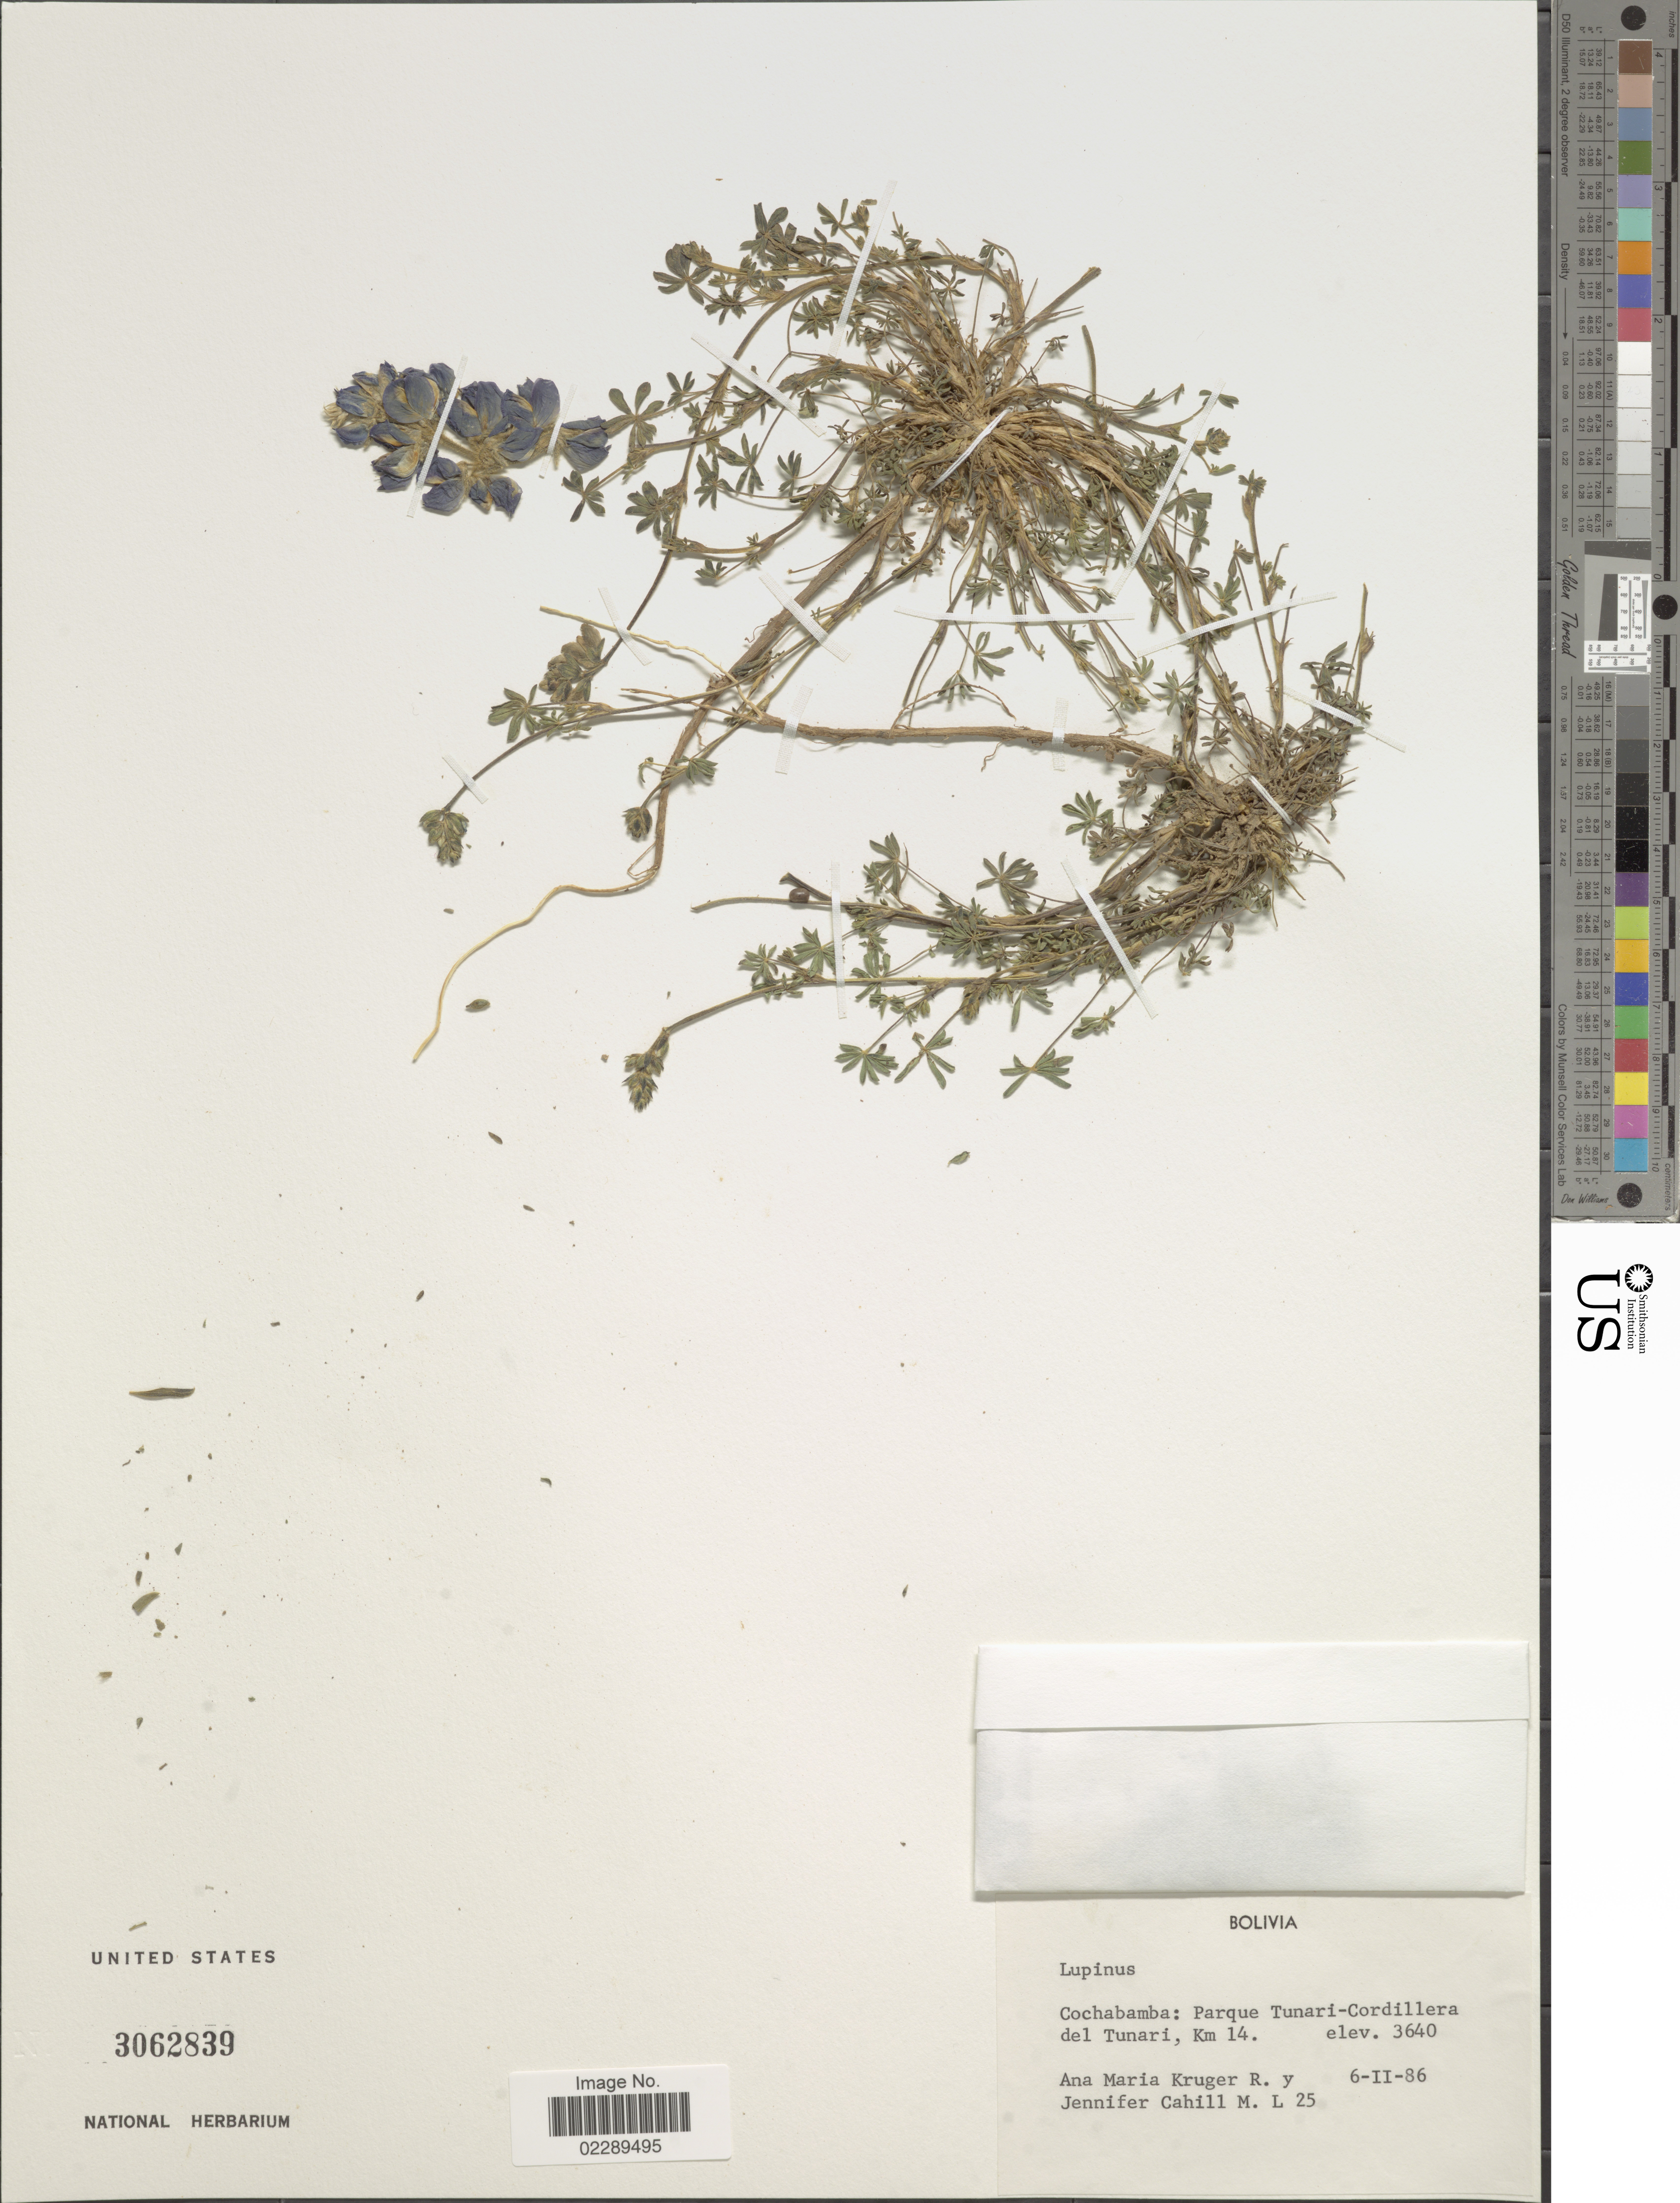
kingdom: Plantae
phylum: Tracheophyta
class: Magnoliopsida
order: Fabales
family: Fabaceae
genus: Lupinus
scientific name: Lupinus sp.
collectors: A. M. Kruger R. & J. Cahill M.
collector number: L25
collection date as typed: Transcribed d/m/y: 6/2/86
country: Bolivia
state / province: Cochabamba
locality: Cochabamba: Parque Tunari-Cordillera del Tunari, Km 14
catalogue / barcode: US 3062839